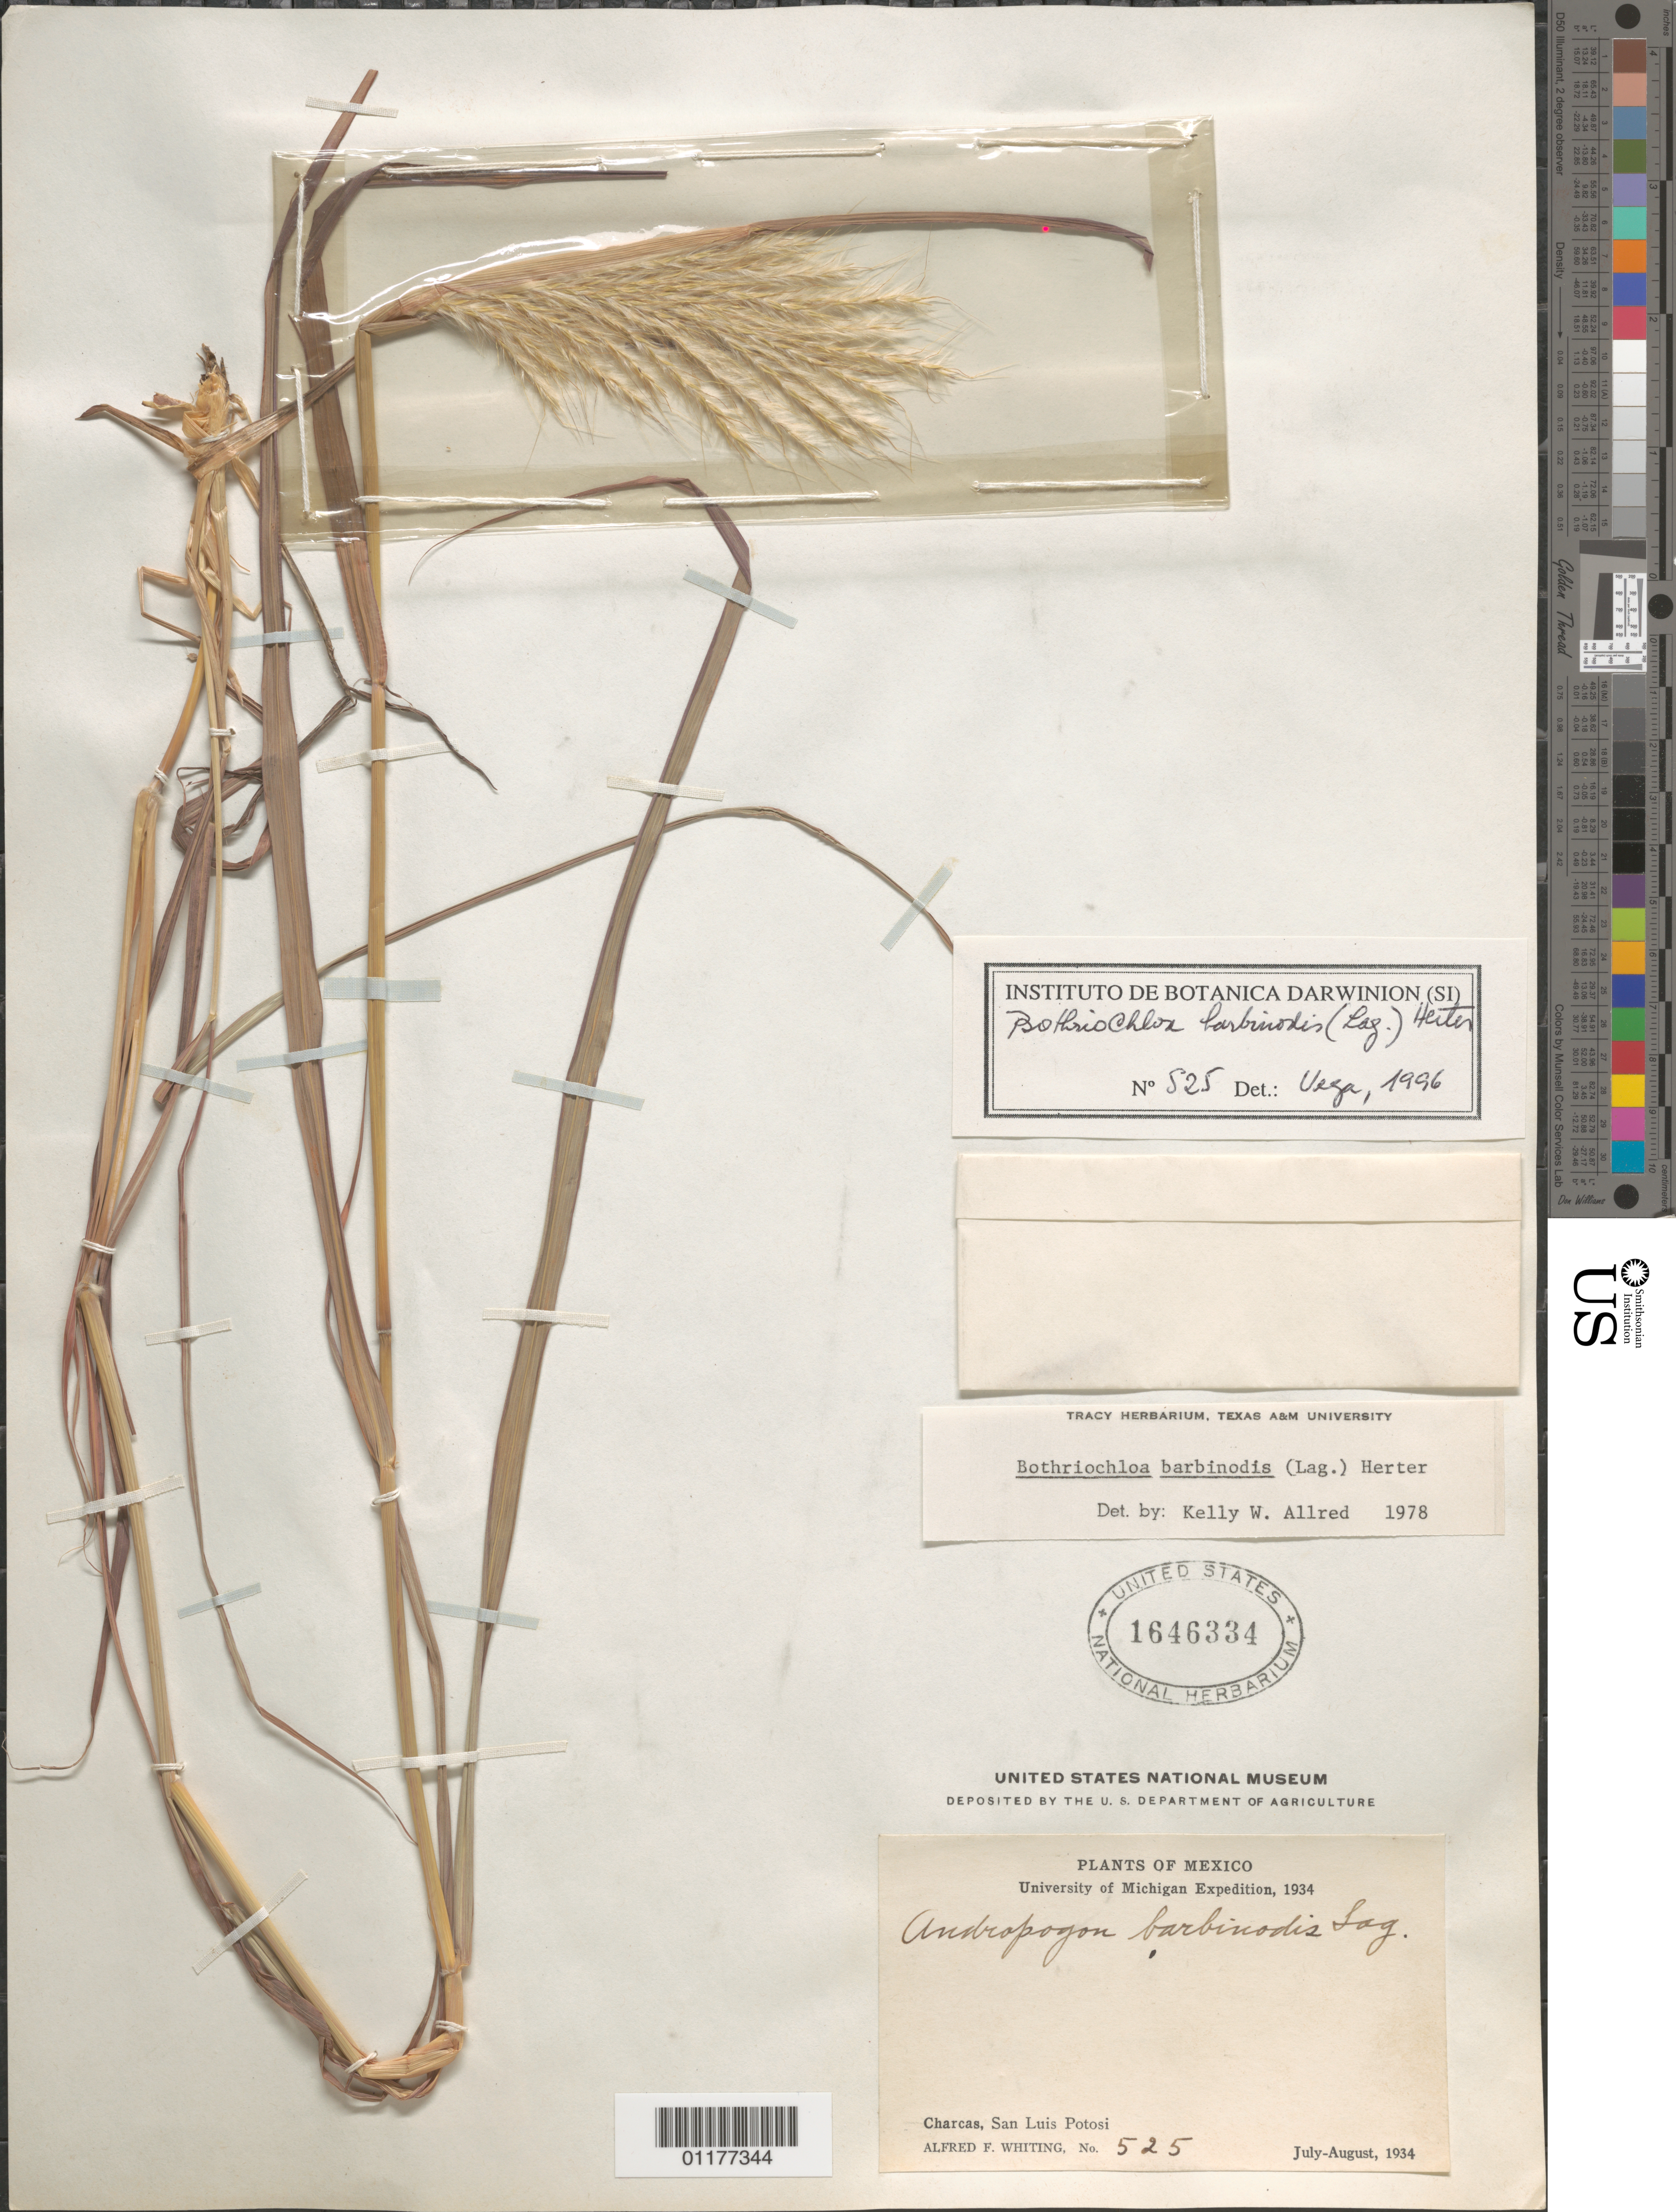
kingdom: Plantae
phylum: Tracheophyta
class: Liliopsida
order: Poales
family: Poaceae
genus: Bothriochloa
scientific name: Bothriochloa barbinodis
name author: (Lag.) Herter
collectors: A. F. Whiting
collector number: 525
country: Mexico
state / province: San Luis Potosí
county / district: Charcas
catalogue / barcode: US 1646334